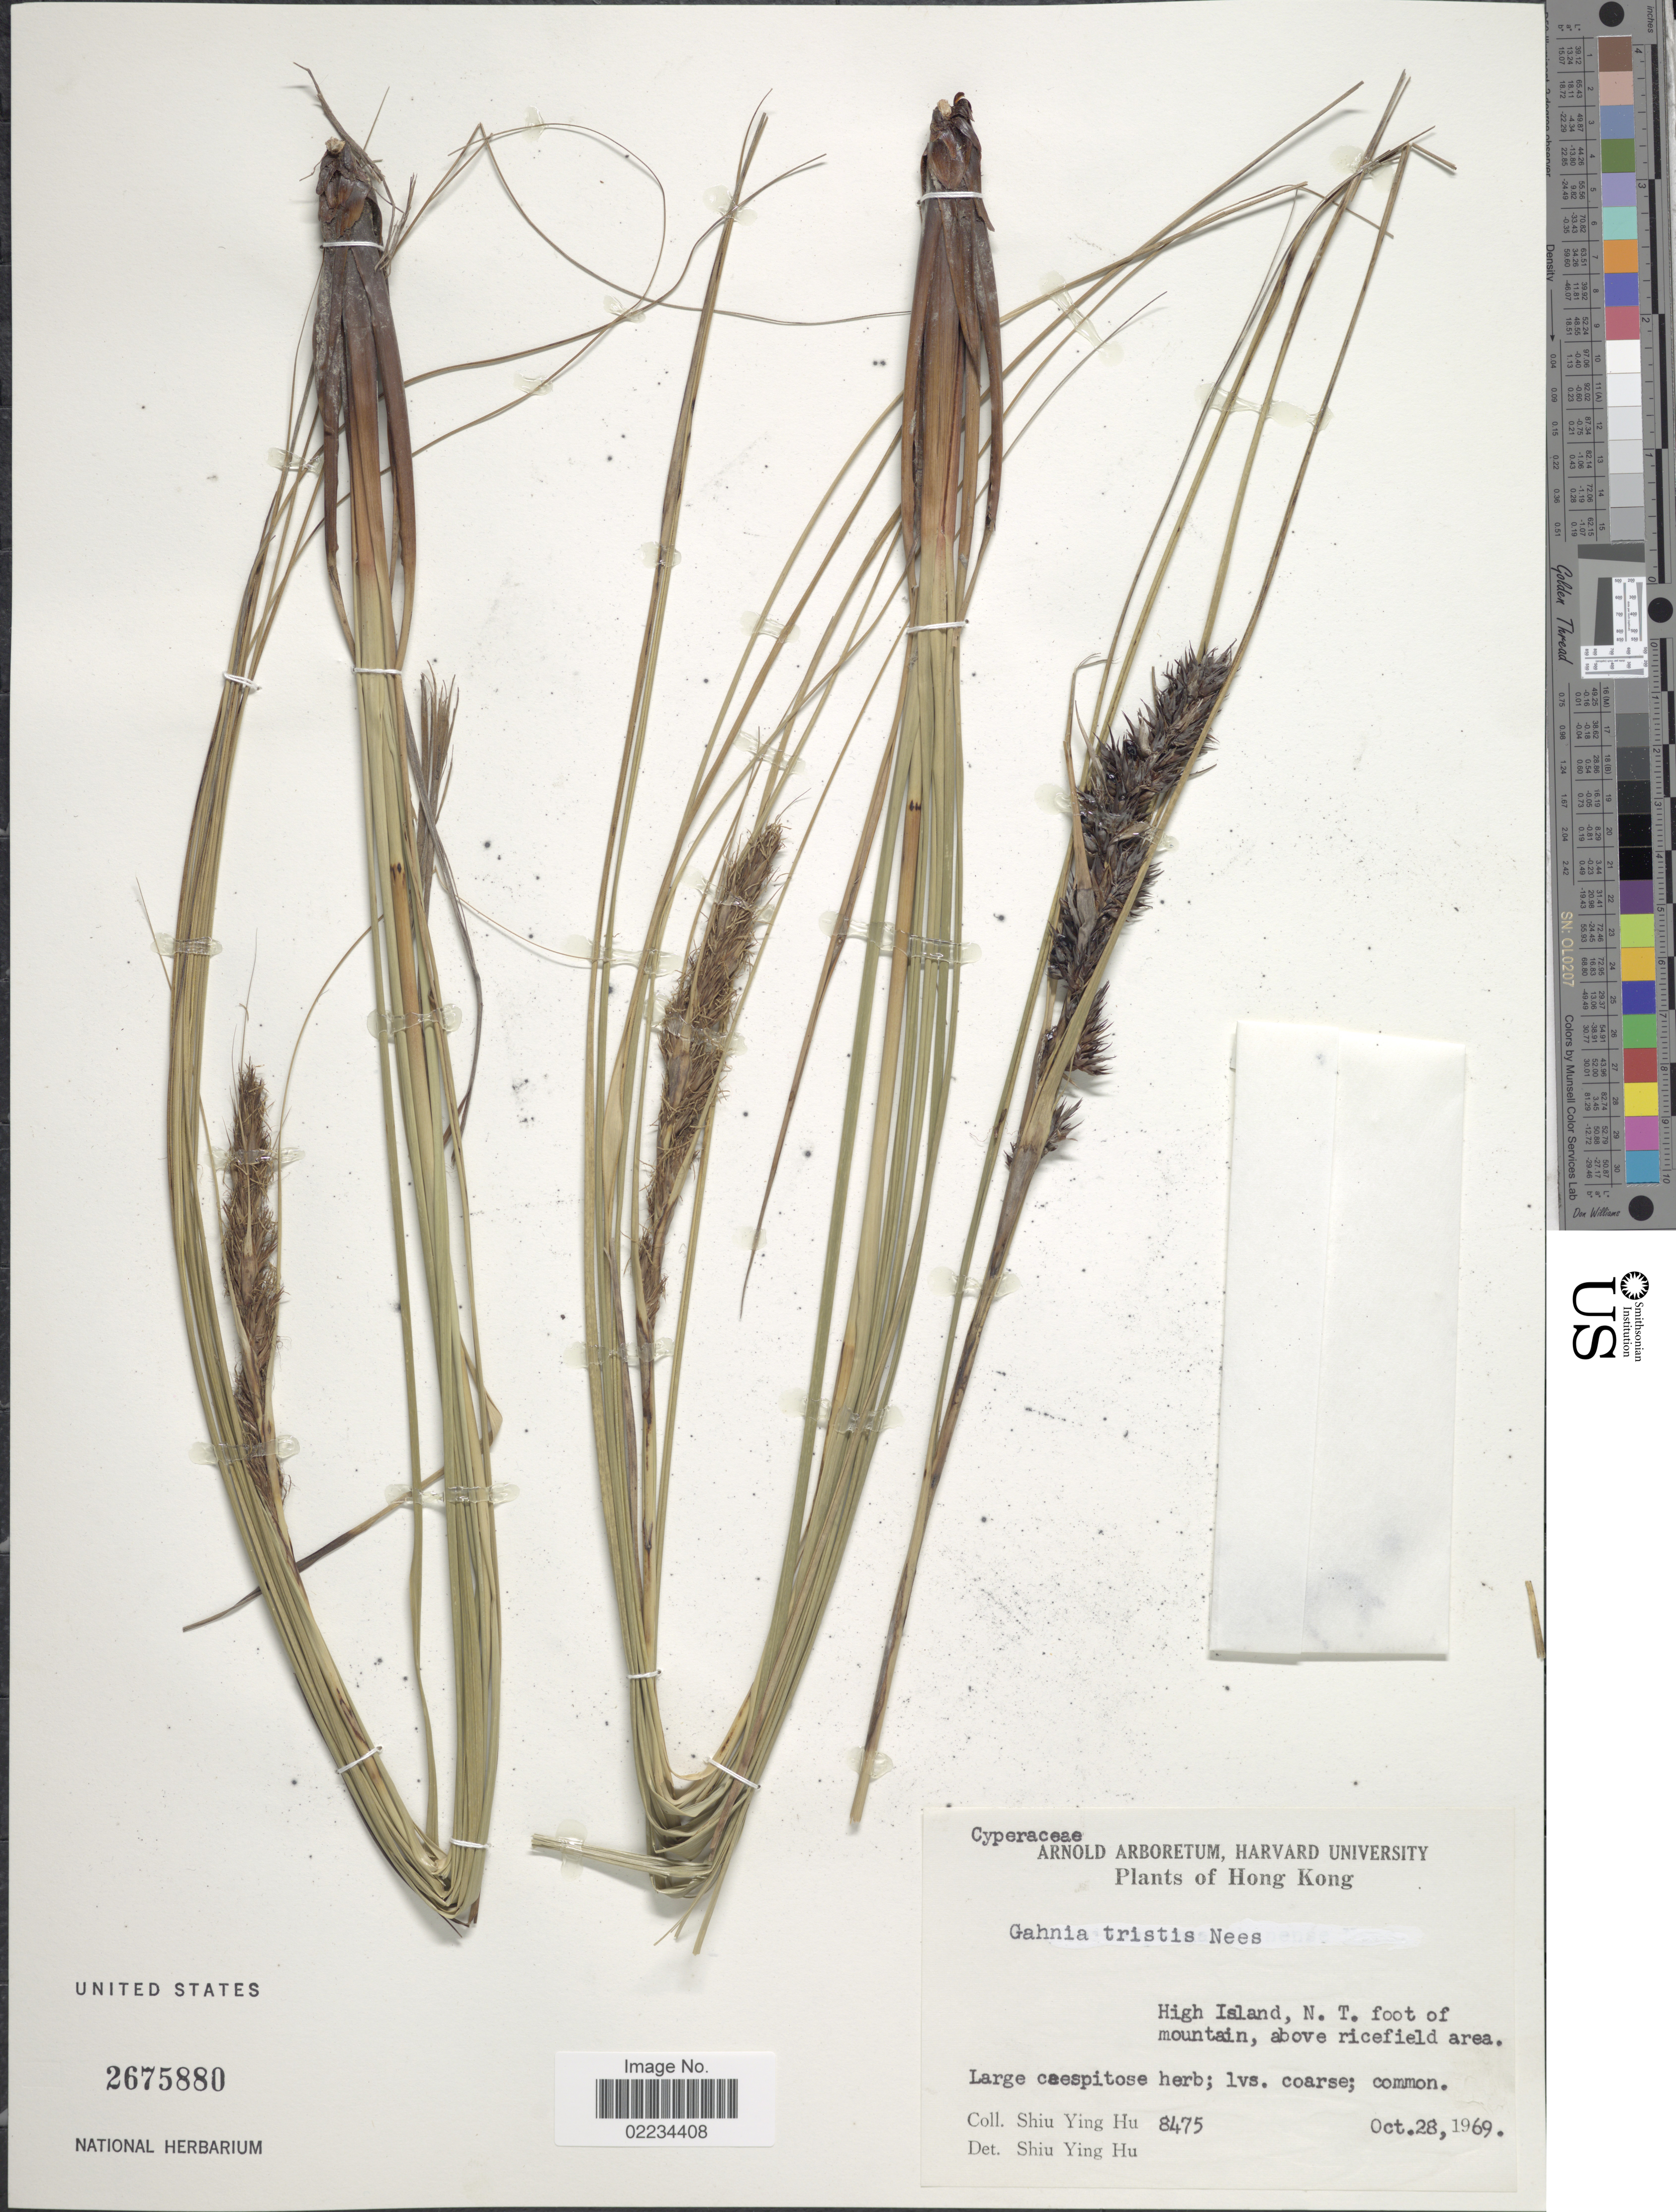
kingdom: Plantae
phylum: Tracheophyta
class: Liliopsida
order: Poales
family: Cyperaceae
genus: Gahnia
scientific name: Gahnia tristis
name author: Nees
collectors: S. Y. Hu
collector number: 8475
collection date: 1969-10-28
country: China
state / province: Hong Kong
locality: High Island, N,T. foot of mountain, above ricefield area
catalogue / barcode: US 2675880